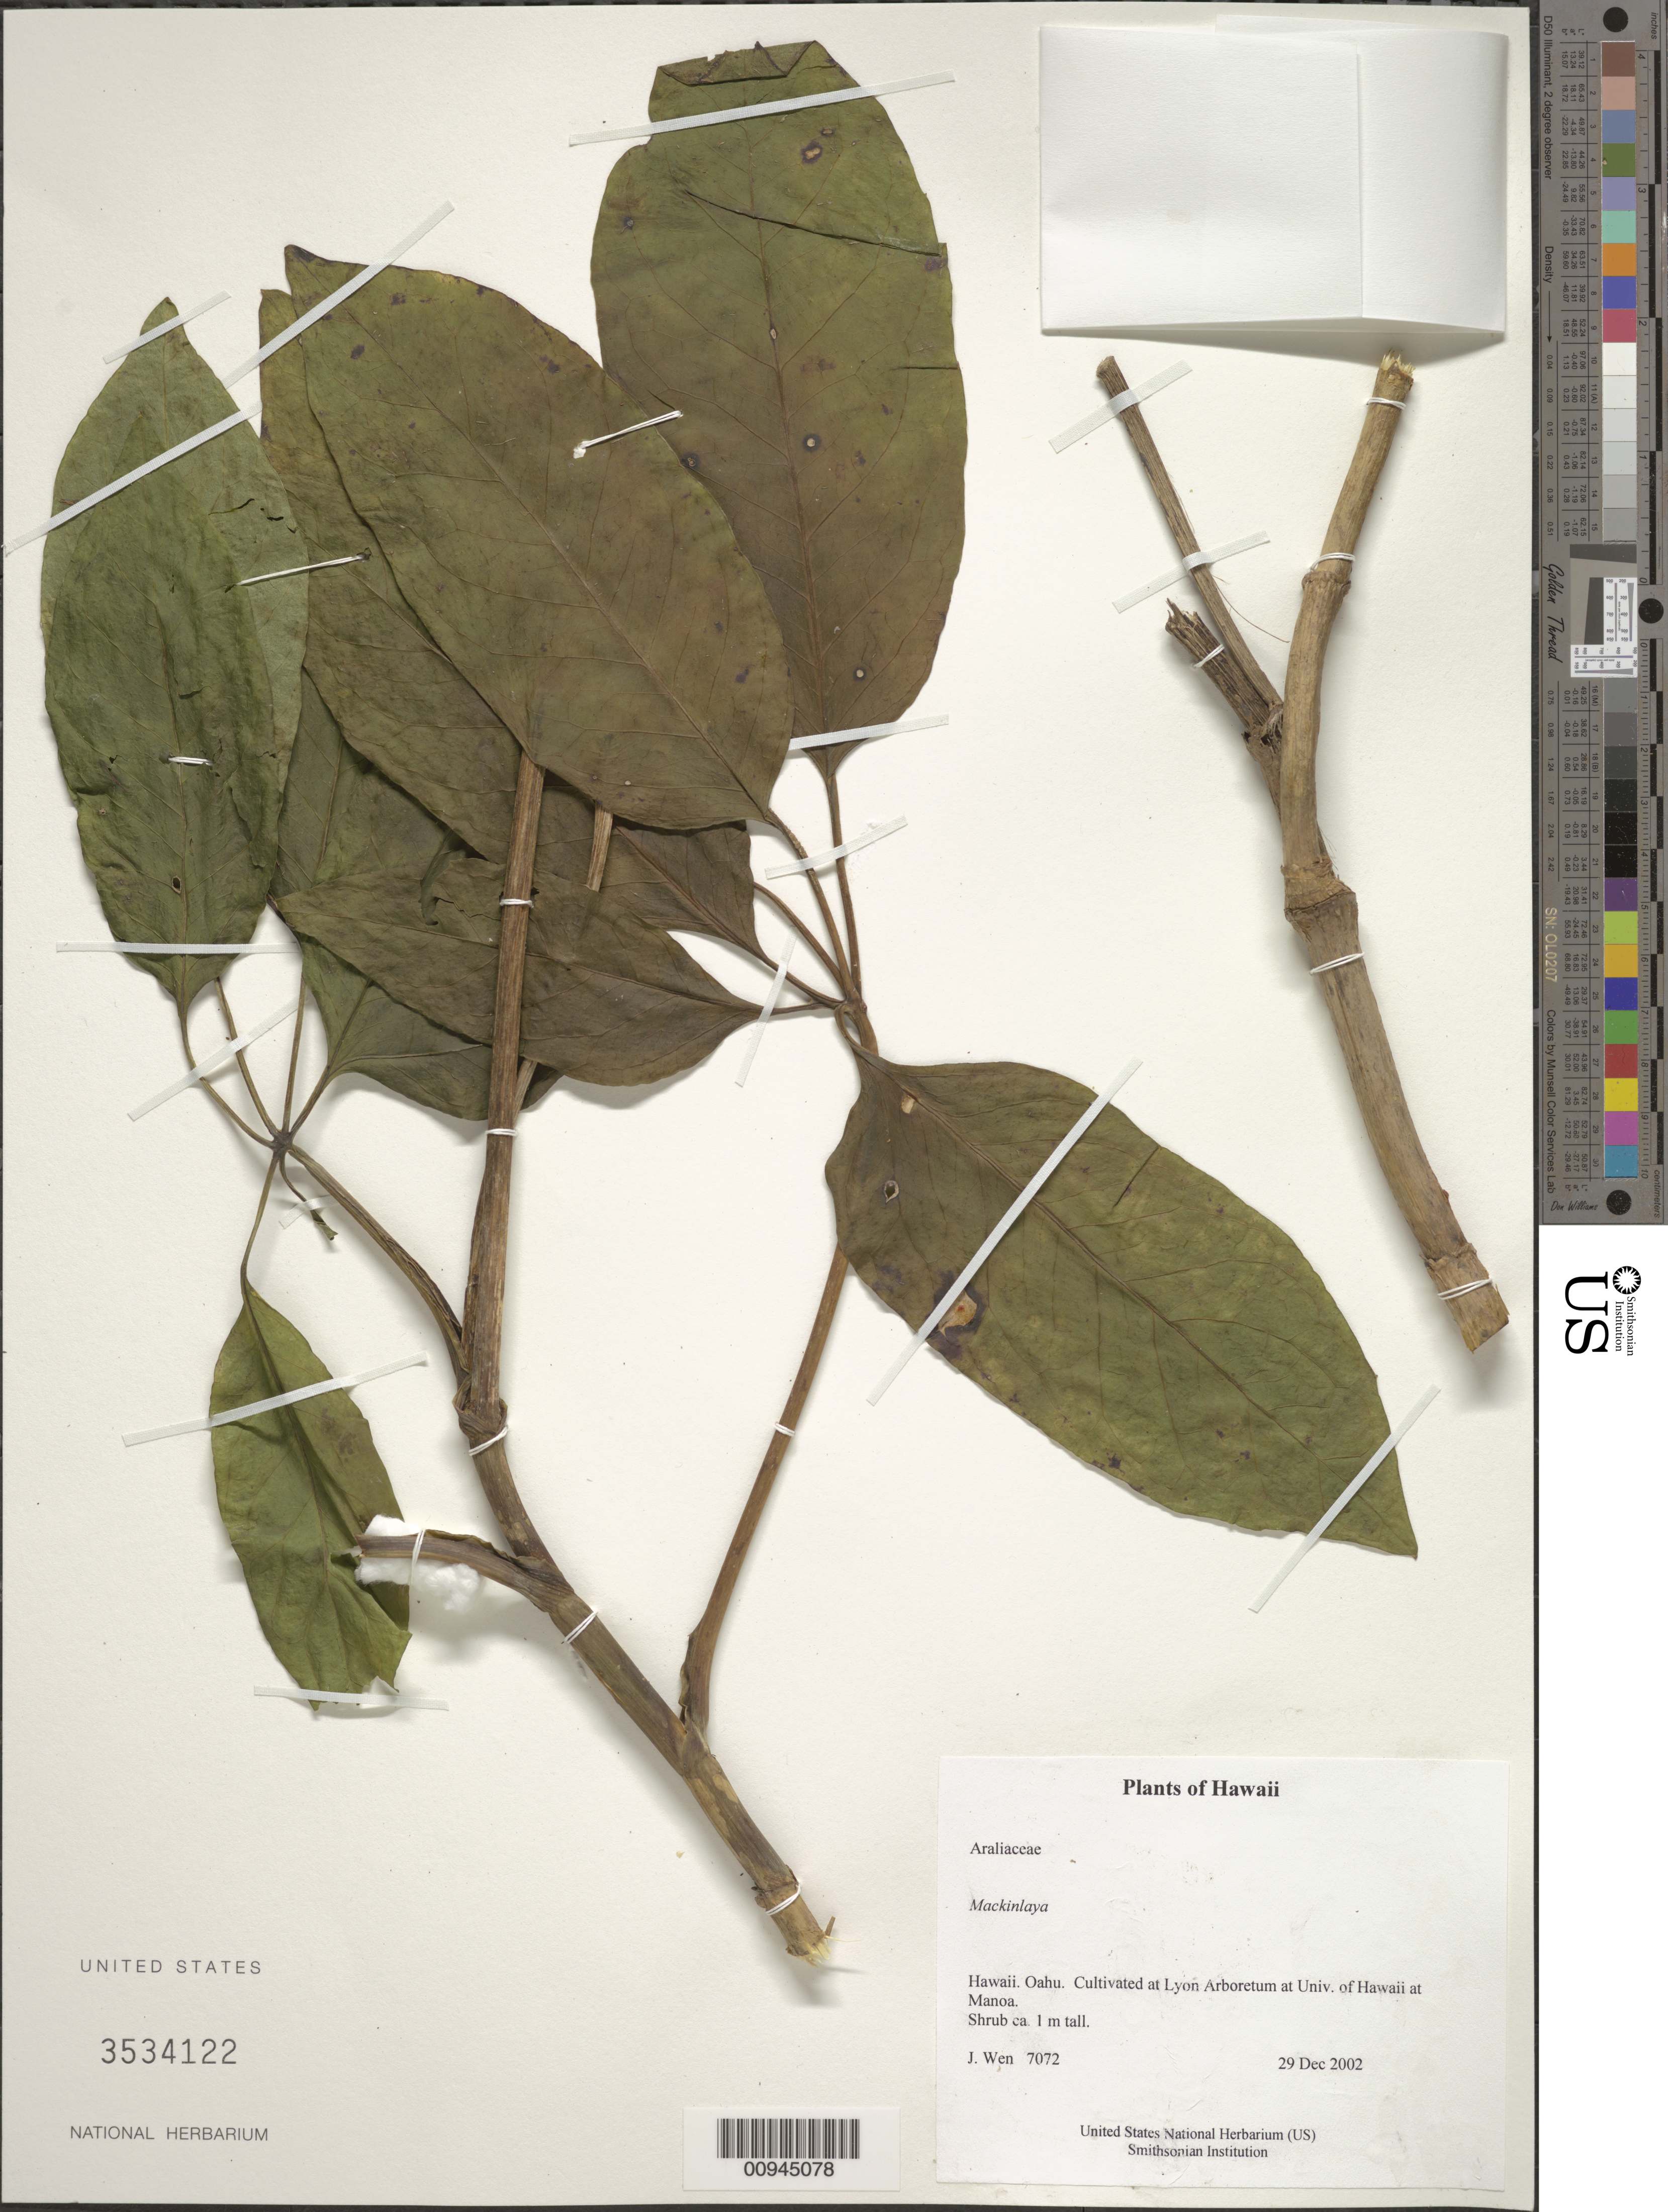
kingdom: Plantae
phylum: Tracheophyta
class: Magnoliopsida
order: Apiales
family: Apiaceae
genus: Mackinlaya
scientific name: Mackinlaya sp.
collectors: J. Wen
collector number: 7072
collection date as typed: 29 Dec 2002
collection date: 2002-12-29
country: United States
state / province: Hawaii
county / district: Honolulu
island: Oahu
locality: Oahu. Cultivated at Lyon Arboretum at Univ. of Hawaii at Manoa.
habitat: Shrub ca. 1 m tall.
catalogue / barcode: US 3534122